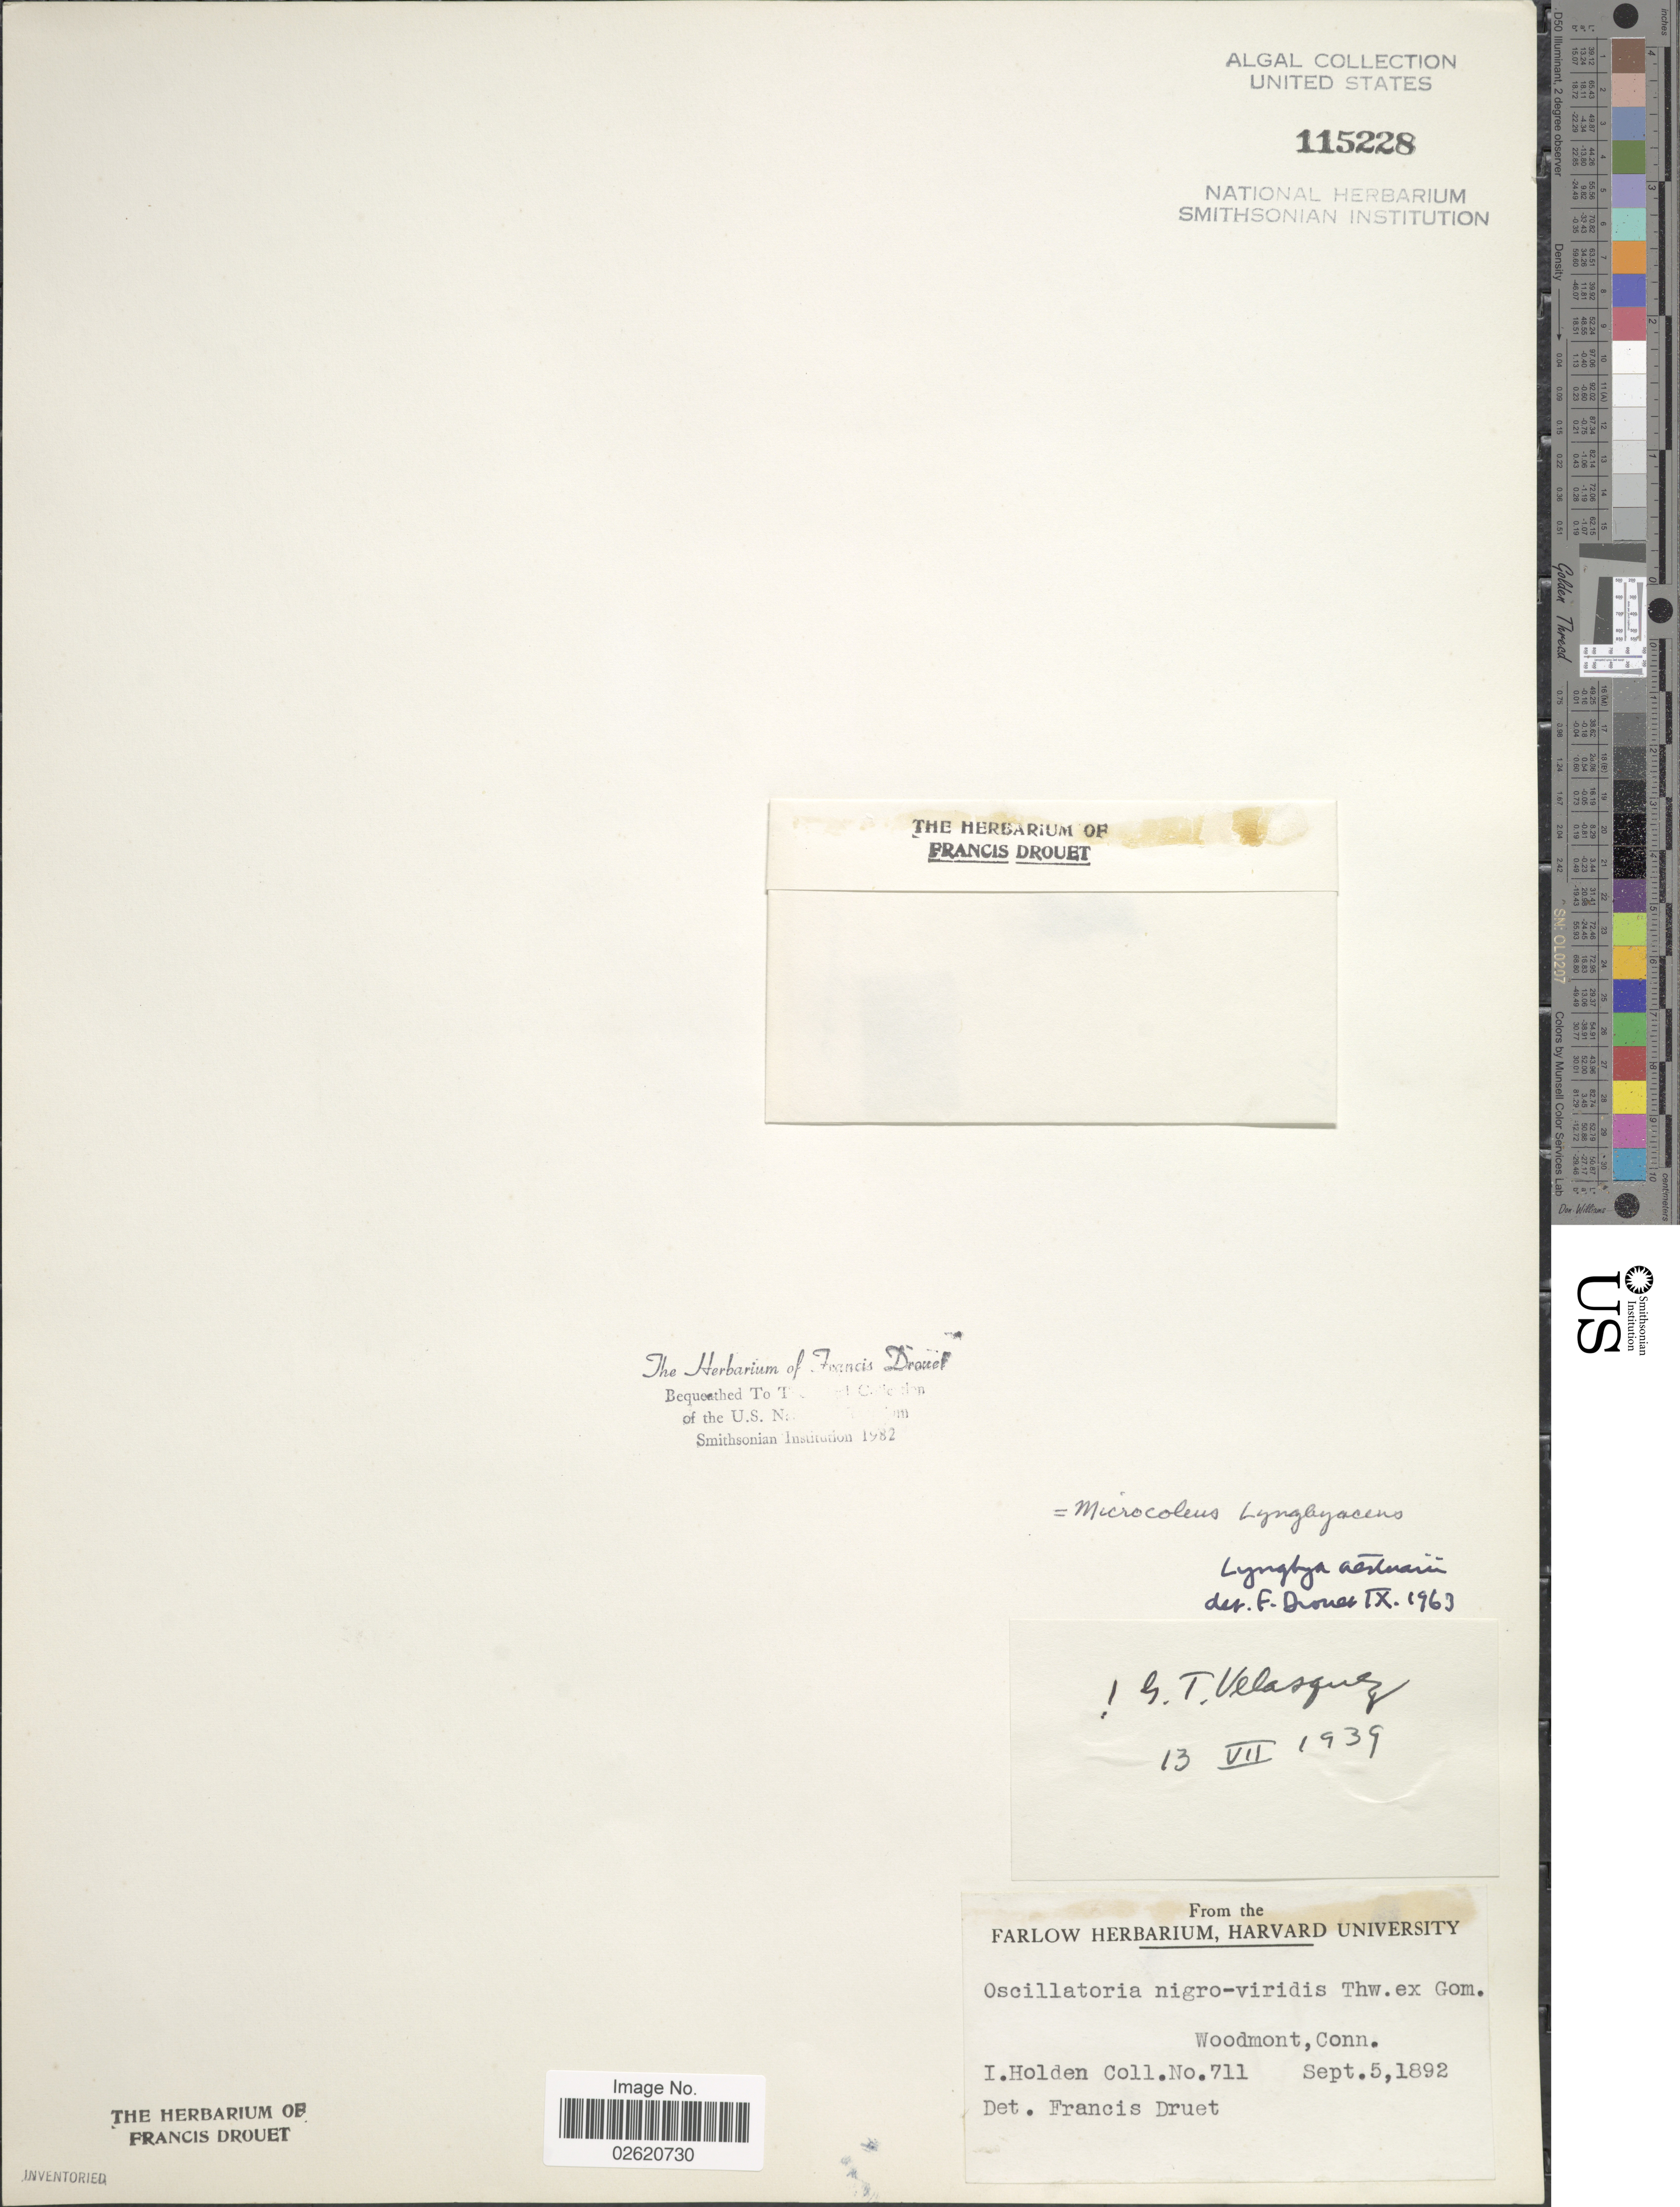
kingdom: Bacteria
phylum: Cyanobacteria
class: Cyanobacteriia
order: Cyanobacteriales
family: Microcoleaceae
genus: Microcoleus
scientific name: Microcoleus lyngbyaceus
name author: Kütz. ex Forti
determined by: Drouet, F. E.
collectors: I. Holden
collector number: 711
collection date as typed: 05 Sep 1892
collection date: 1892-09-05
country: United States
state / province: Connecticut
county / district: New Haven County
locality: Woodmount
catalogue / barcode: US 115228